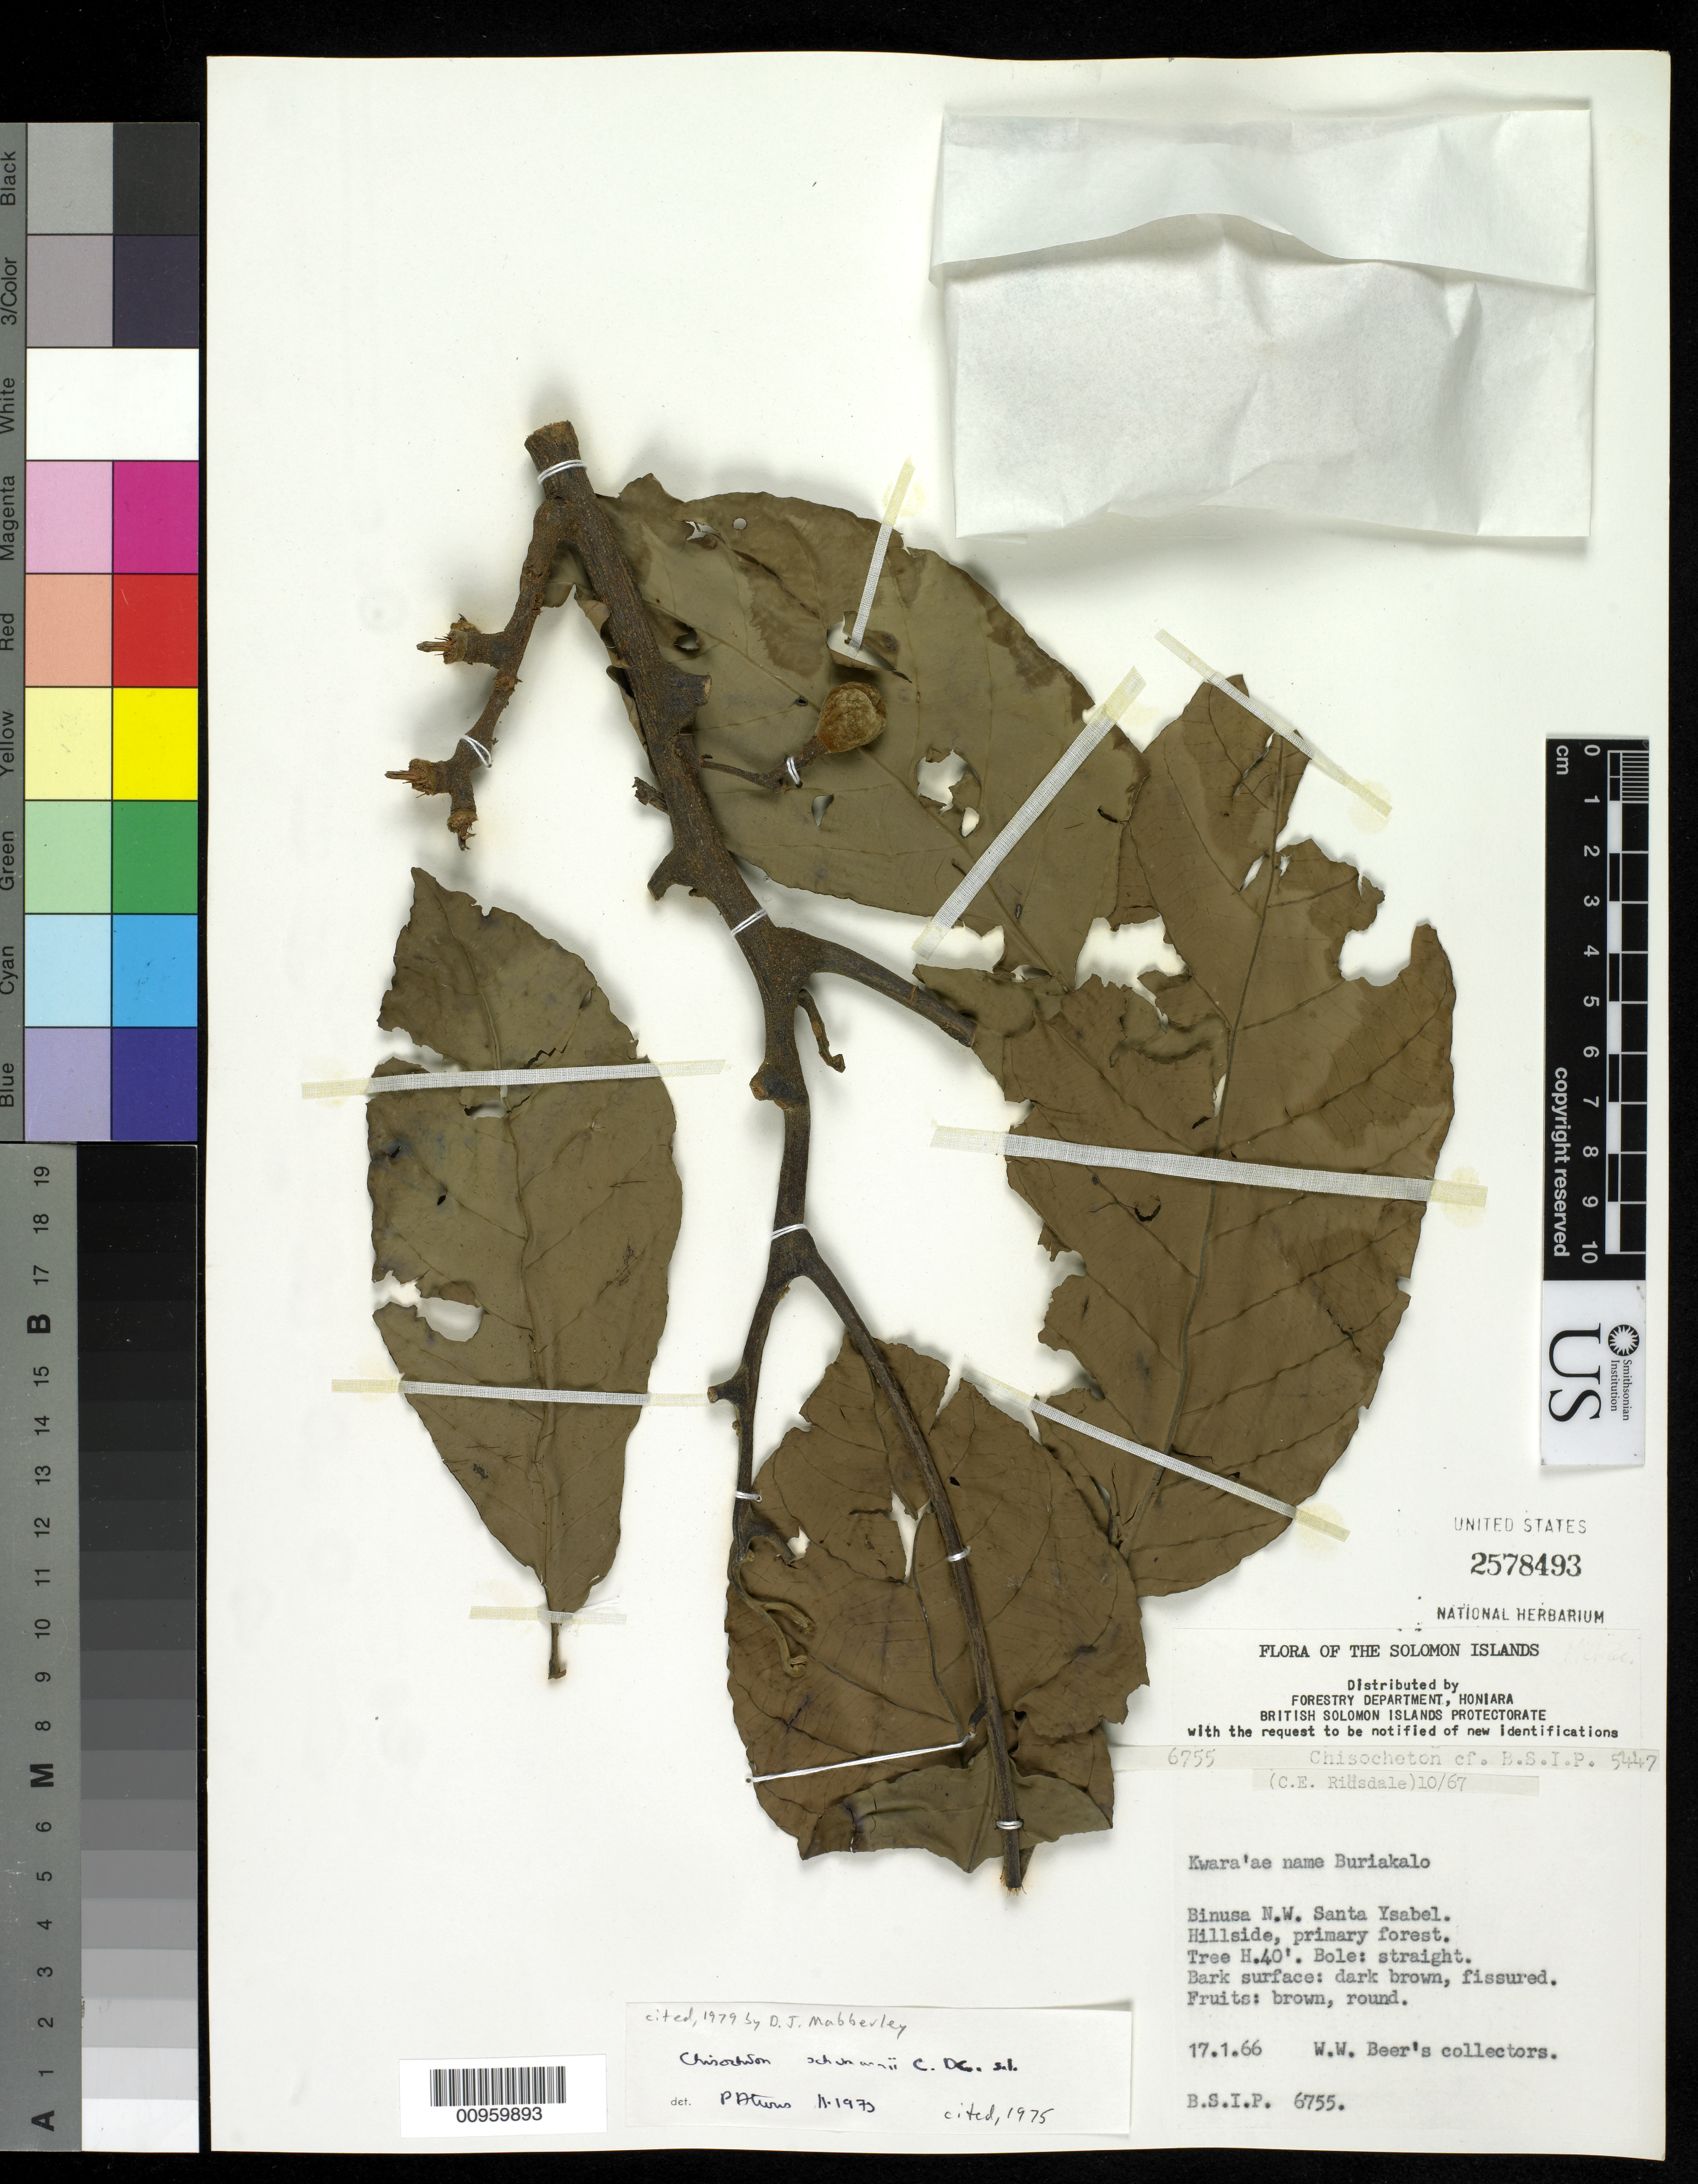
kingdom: Plantae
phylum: Tracheophyta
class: Magnoliopsida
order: Sapindales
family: Meliaceae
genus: Chisocheton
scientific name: Chisocheton schumannii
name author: C. DC.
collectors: W. Beer's Collectors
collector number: BSIP 6755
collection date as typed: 17 Jan 1966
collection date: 1966-01-17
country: Solomon Islands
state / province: Isabel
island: Santa Isabel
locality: Binusa NW; hillside, primary forest.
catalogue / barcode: US 2578493